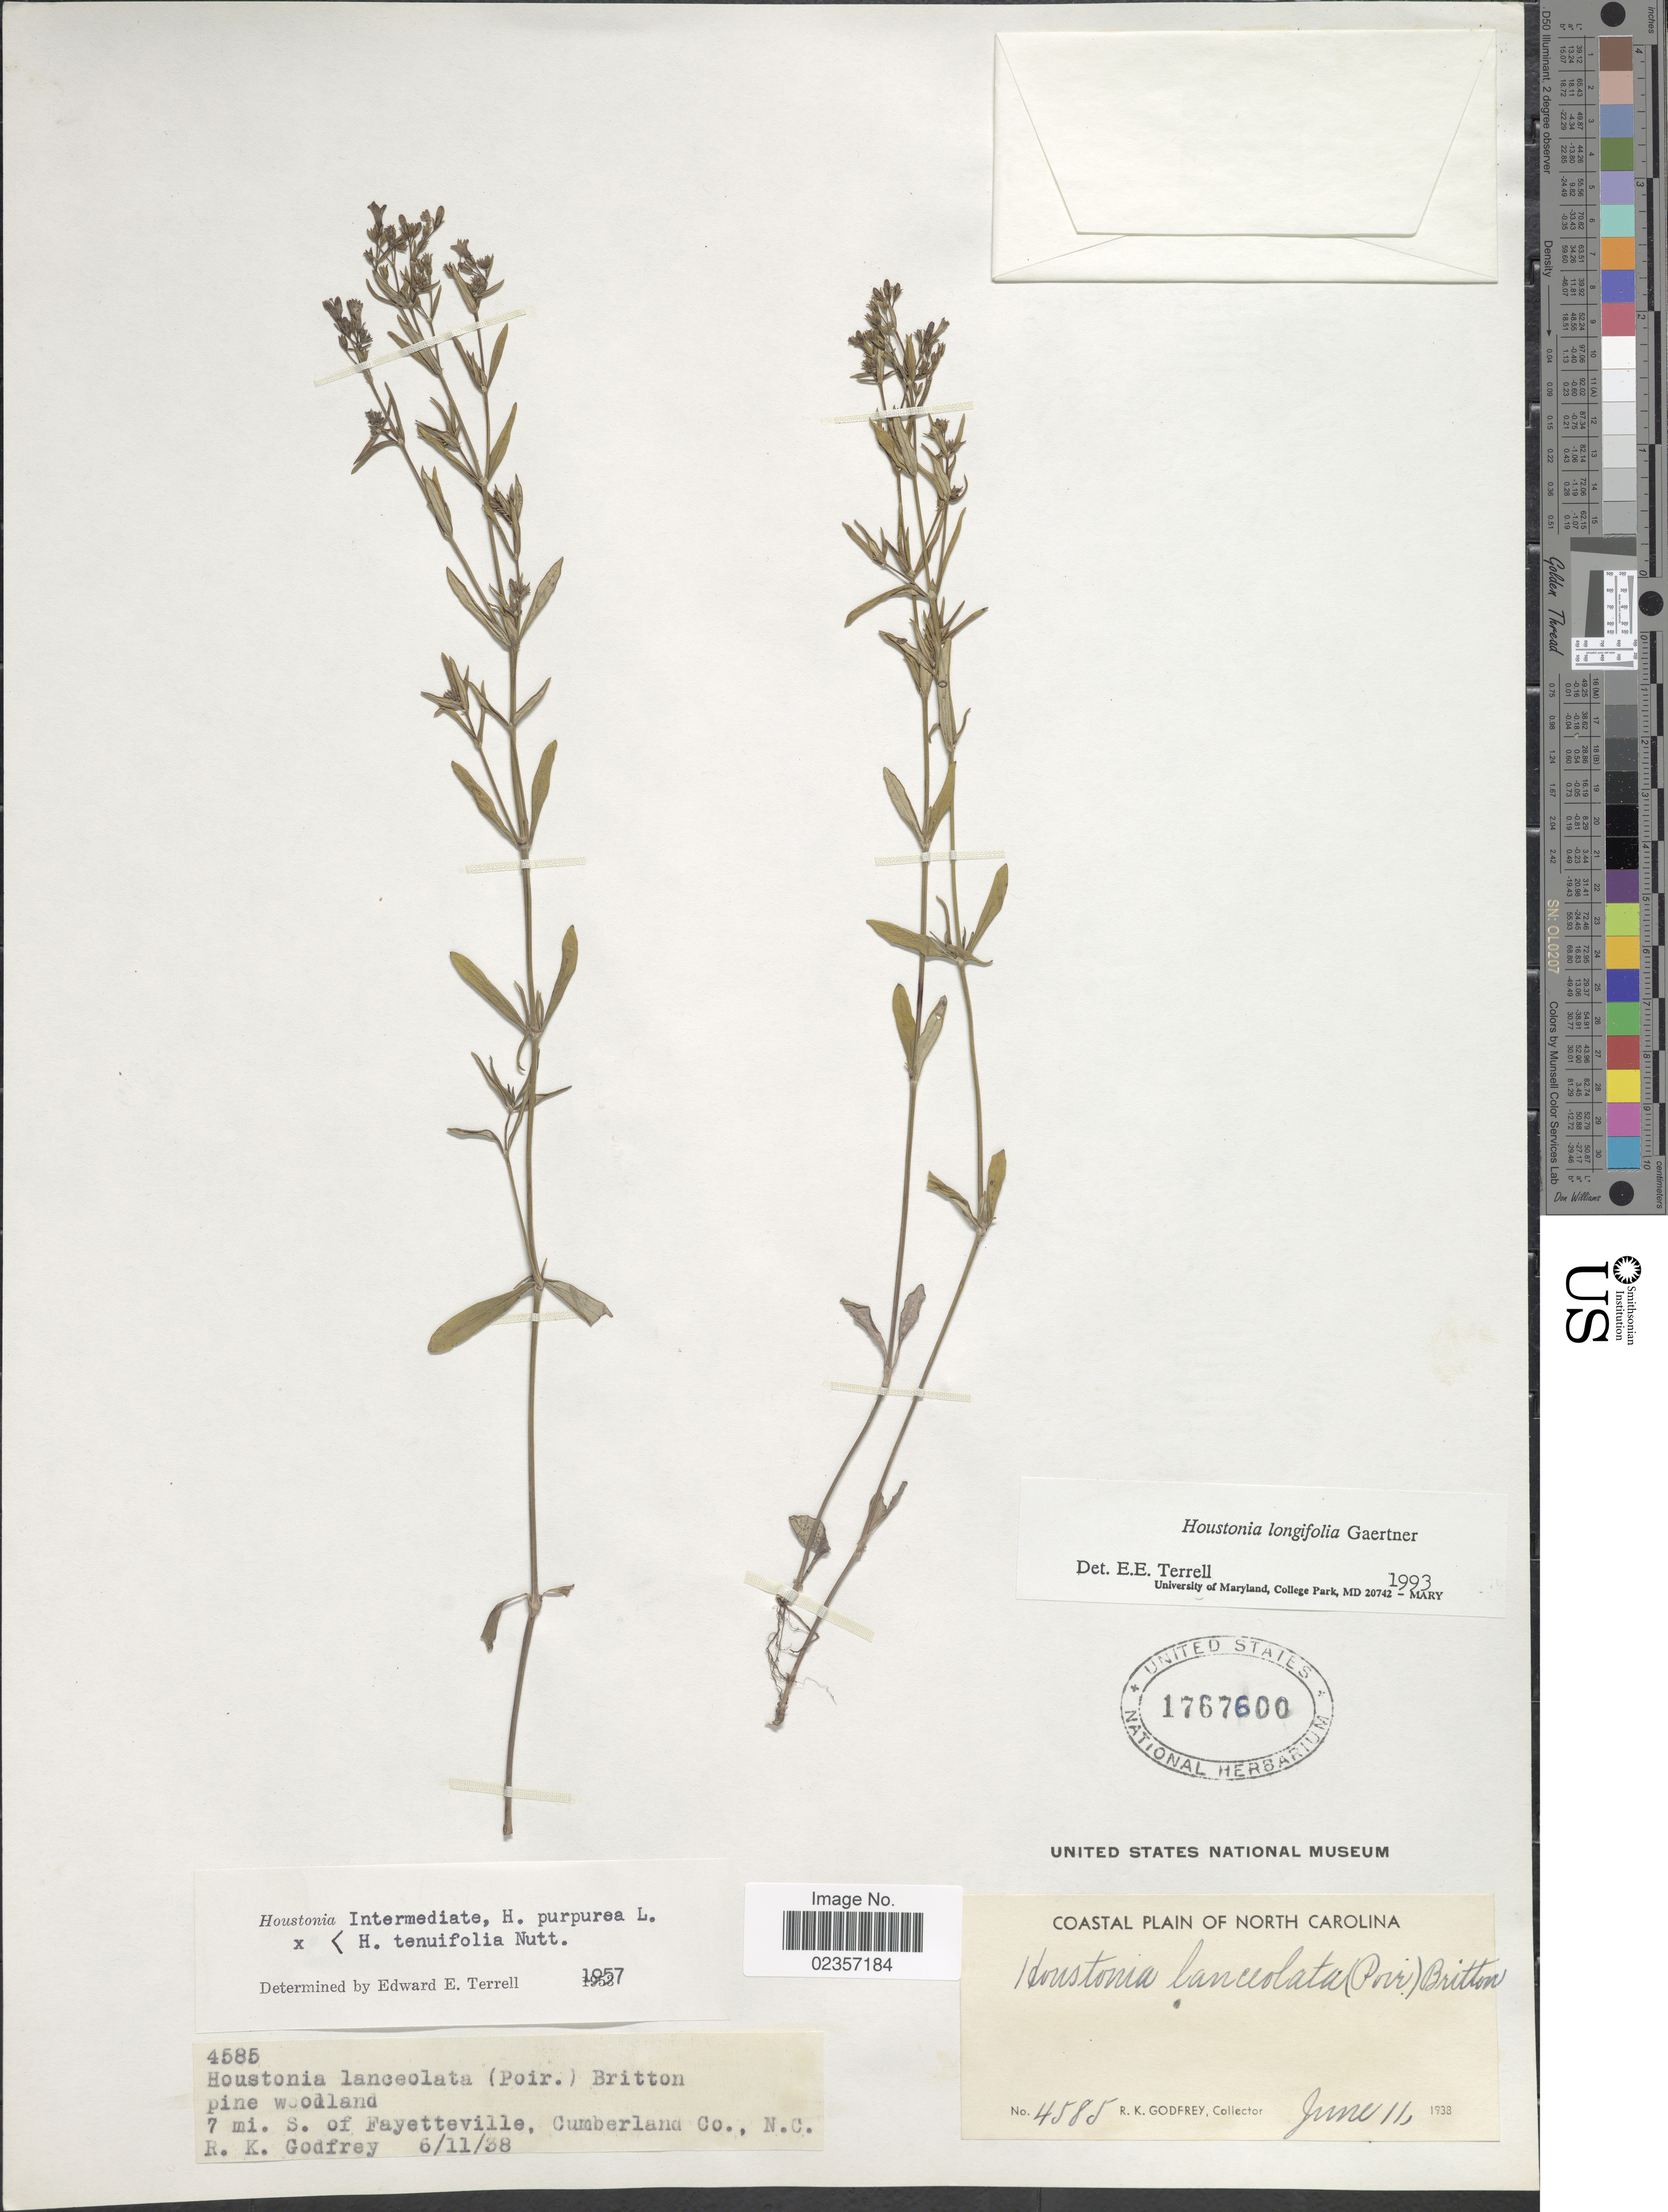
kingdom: Plantae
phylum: Tracheophyta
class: Magnoliopsida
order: Gentianales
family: Rubiaceae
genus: Houstonia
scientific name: Houstonia longifolia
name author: Gaertn.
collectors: R. K. Godfrey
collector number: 4585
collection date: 1938-06-11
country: United States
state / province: North Carolina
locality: Coastal Plain of North Carolina, Pine woodland, 7 mi S. of Fayetteville, Cumberland Co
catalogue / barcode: US 1767600